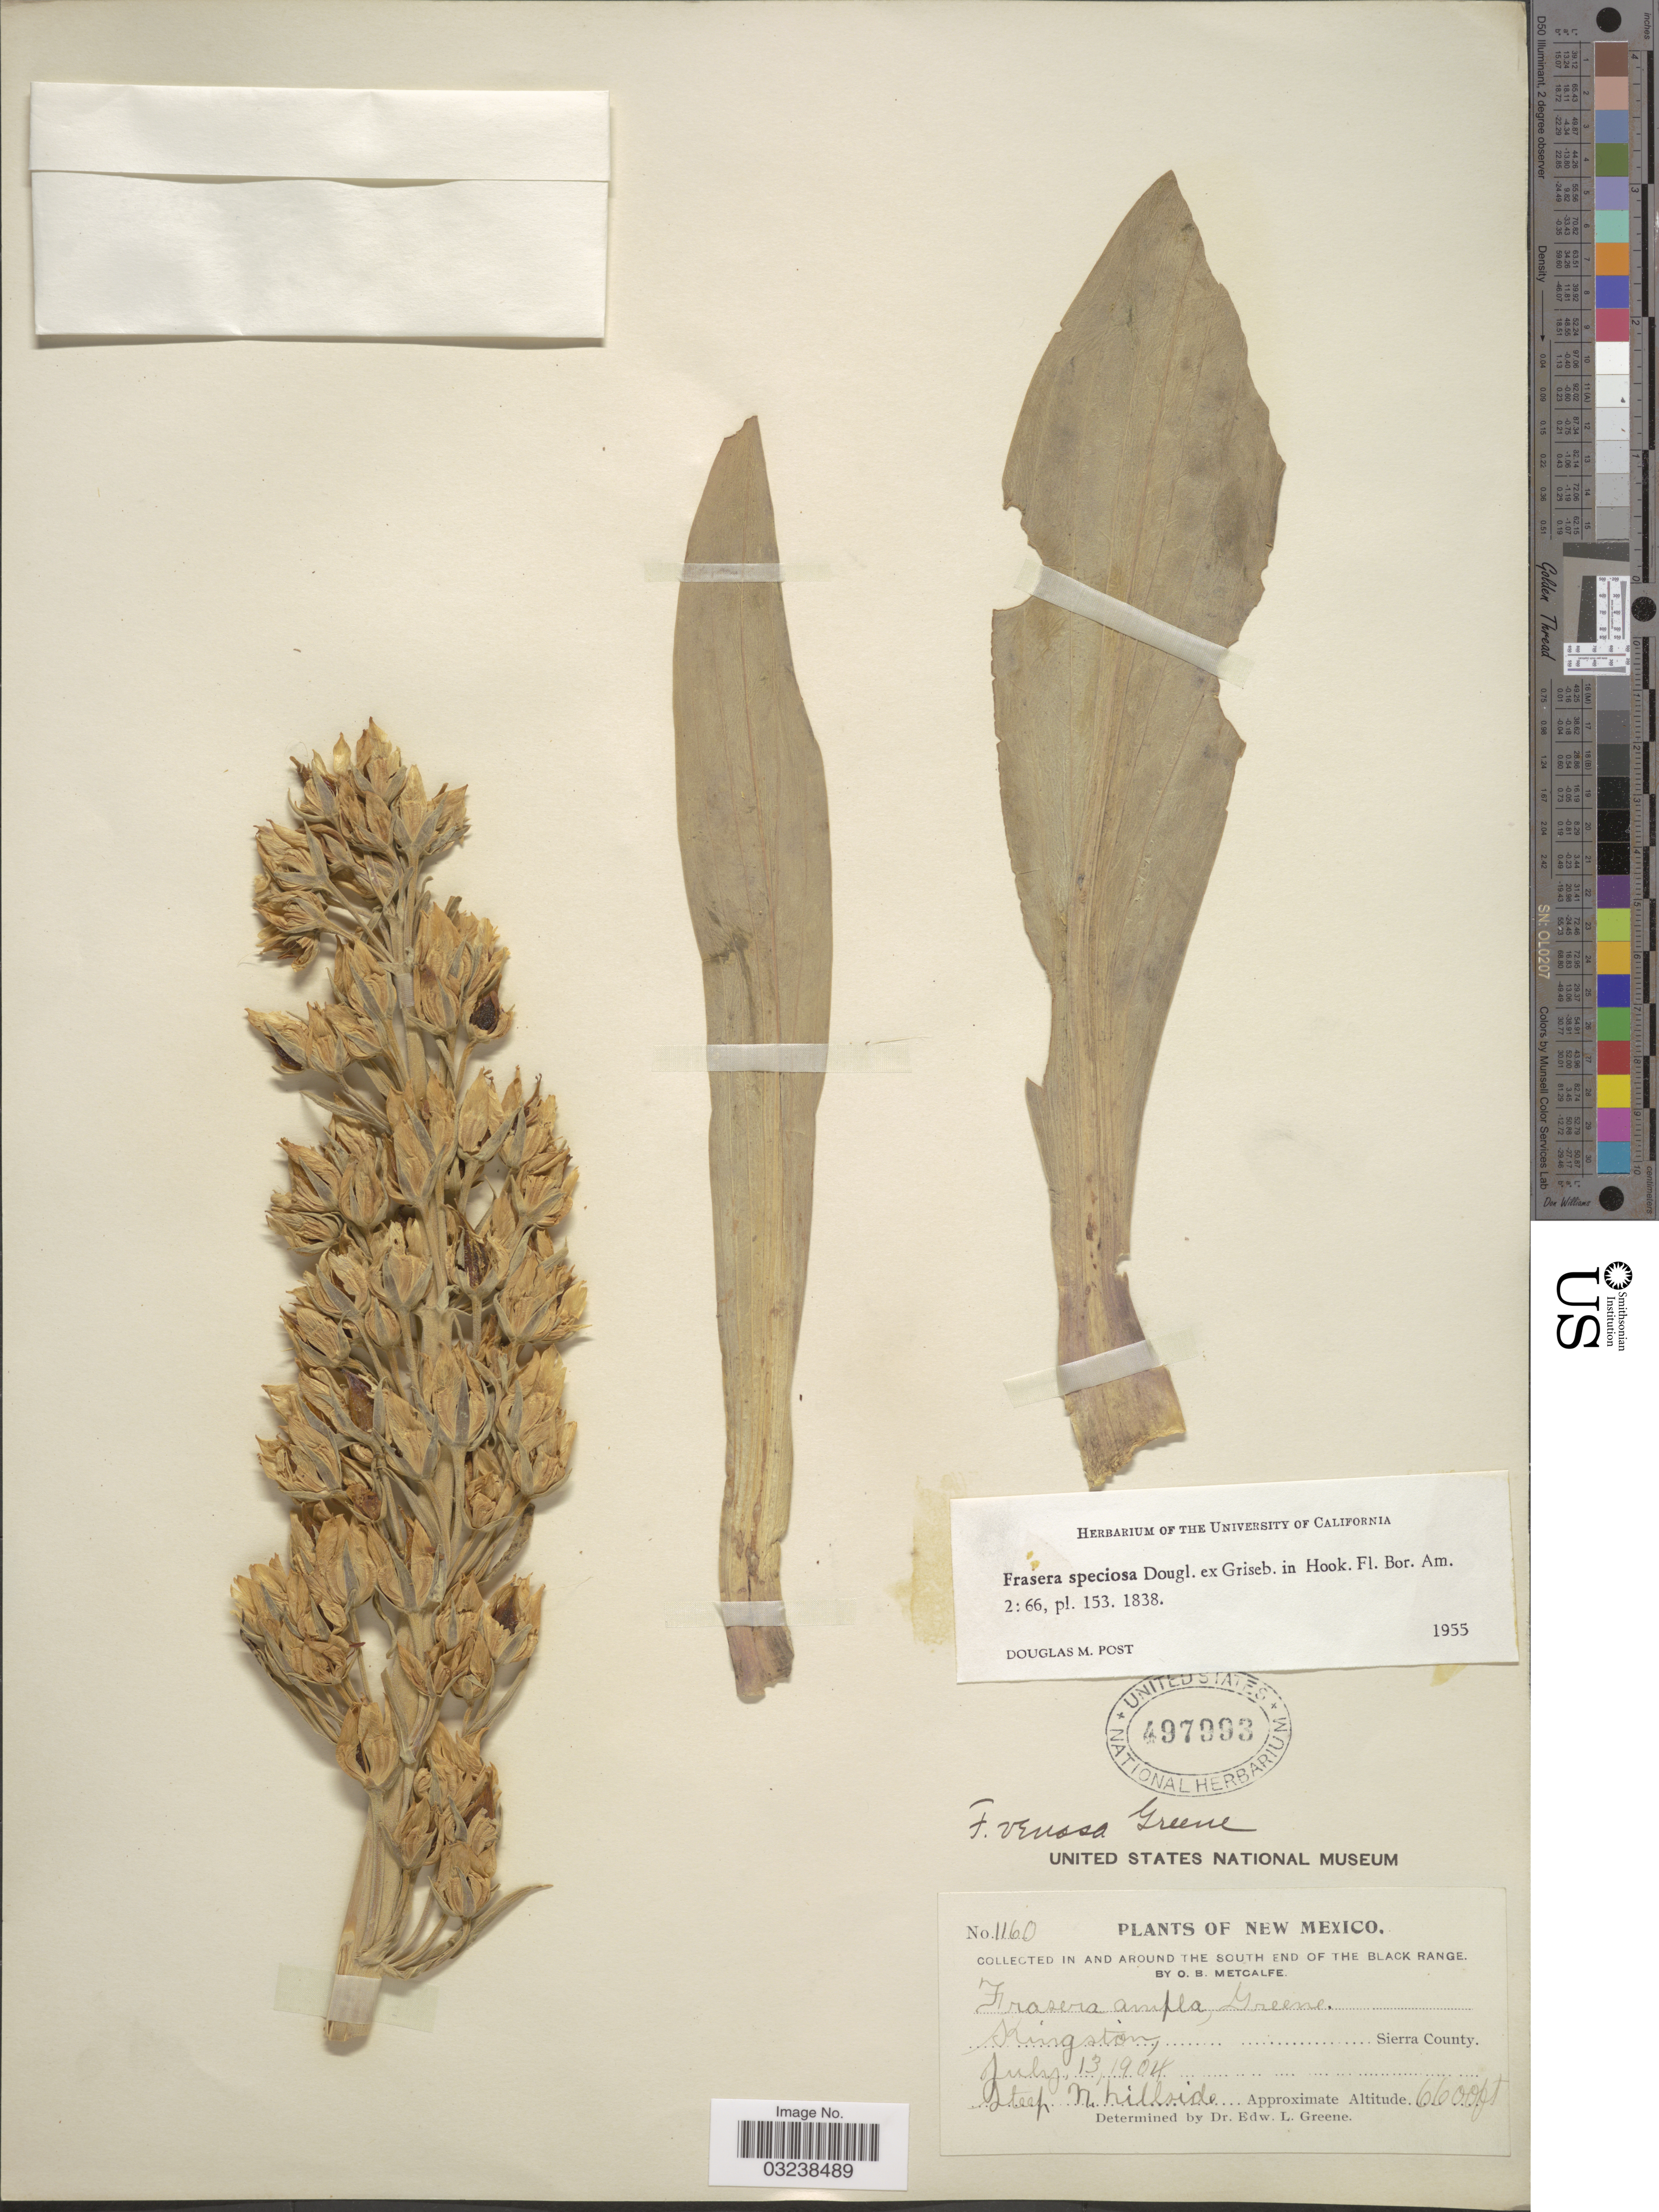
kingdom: Plantae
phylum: Tracheophyta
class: Magnoliopsida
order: Gentianales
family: Gentianaceae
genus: Swertia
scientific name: Swertia radiata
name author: (Kellogg) Kuntze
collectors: O. B. Metcalfe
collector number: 1160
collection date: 1904-07-13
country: United States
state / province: New Mexico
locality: In and around the south end of the Black Range. Kingston, Sierra County. Steep N. hillside.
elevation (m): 2012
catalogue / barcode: US 497993